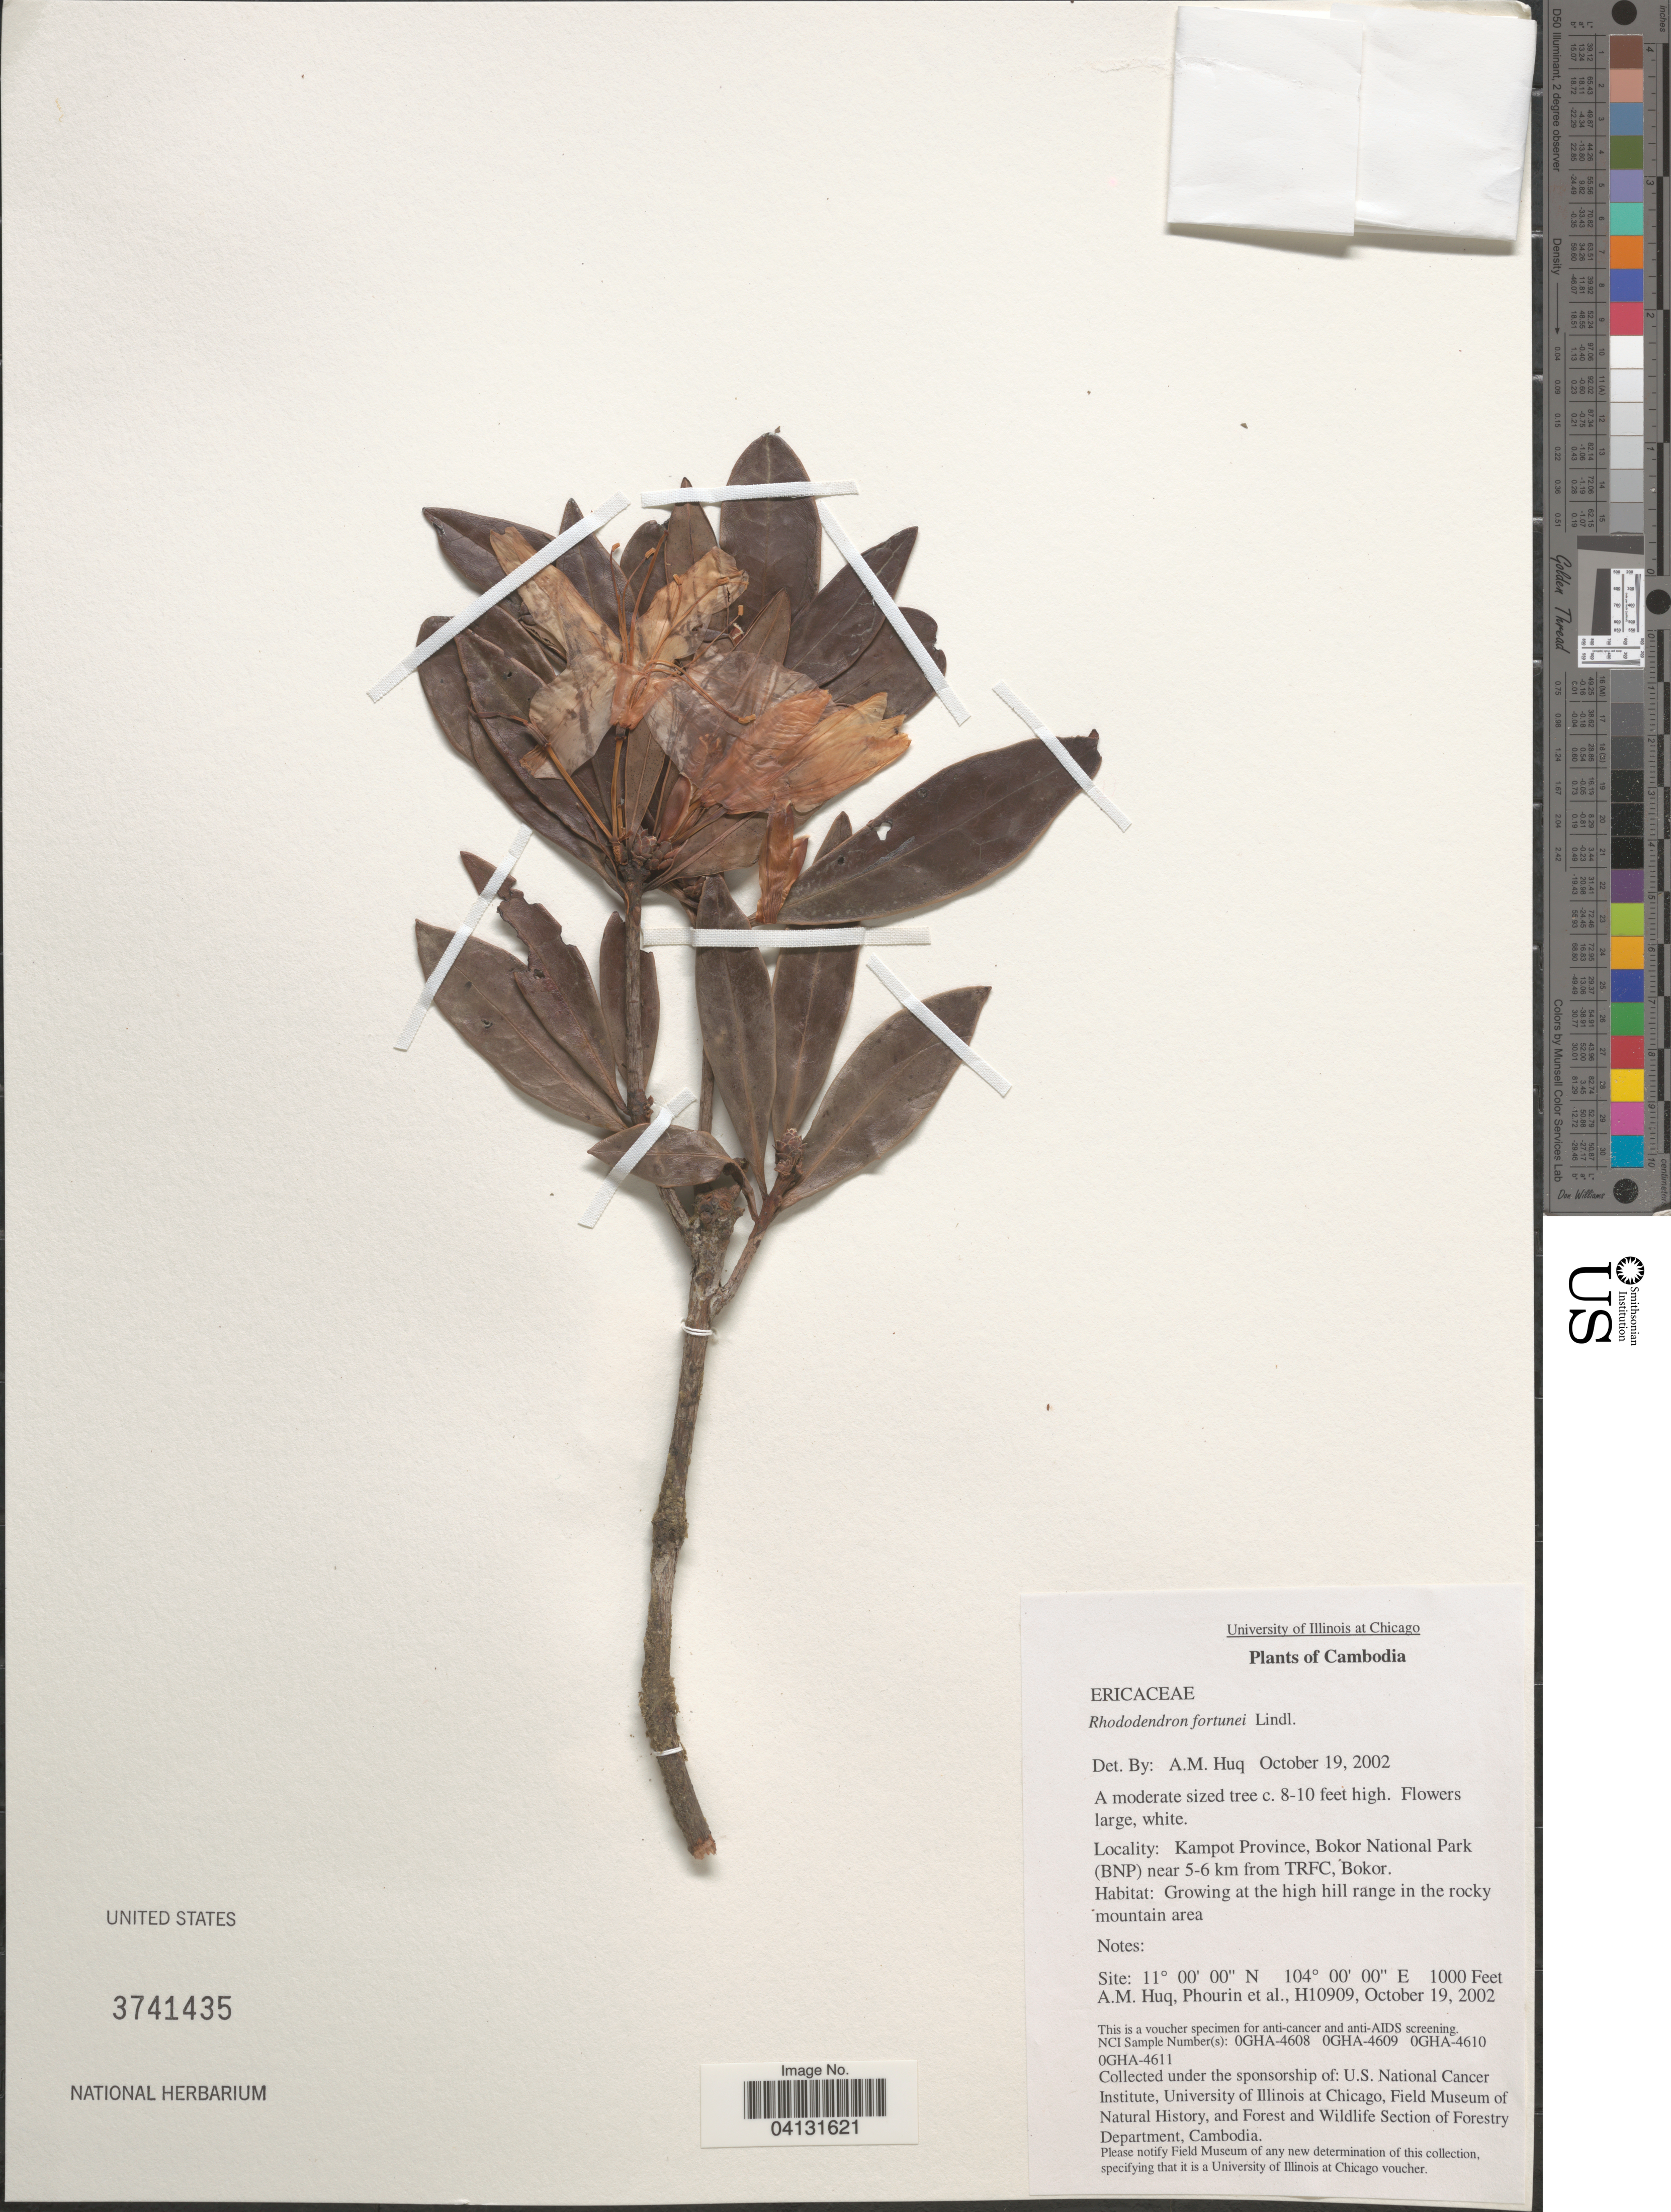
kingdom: Plantae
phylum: Tracheophyta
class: Magnoliopsida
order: Ericales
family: Ericaceae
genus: Rhododendron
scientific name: Rhododendron fortunei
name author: Lindl.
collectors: A. M. Huq, -- Phourin & et al.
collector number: H10909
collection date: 2002-10-19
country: Cambodia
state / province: Kâmpât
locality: Kampot Province, Bokor National Park (BNP) near 5-6 km from TRFC, Bokor.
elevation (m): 305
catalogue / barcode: US 3741435